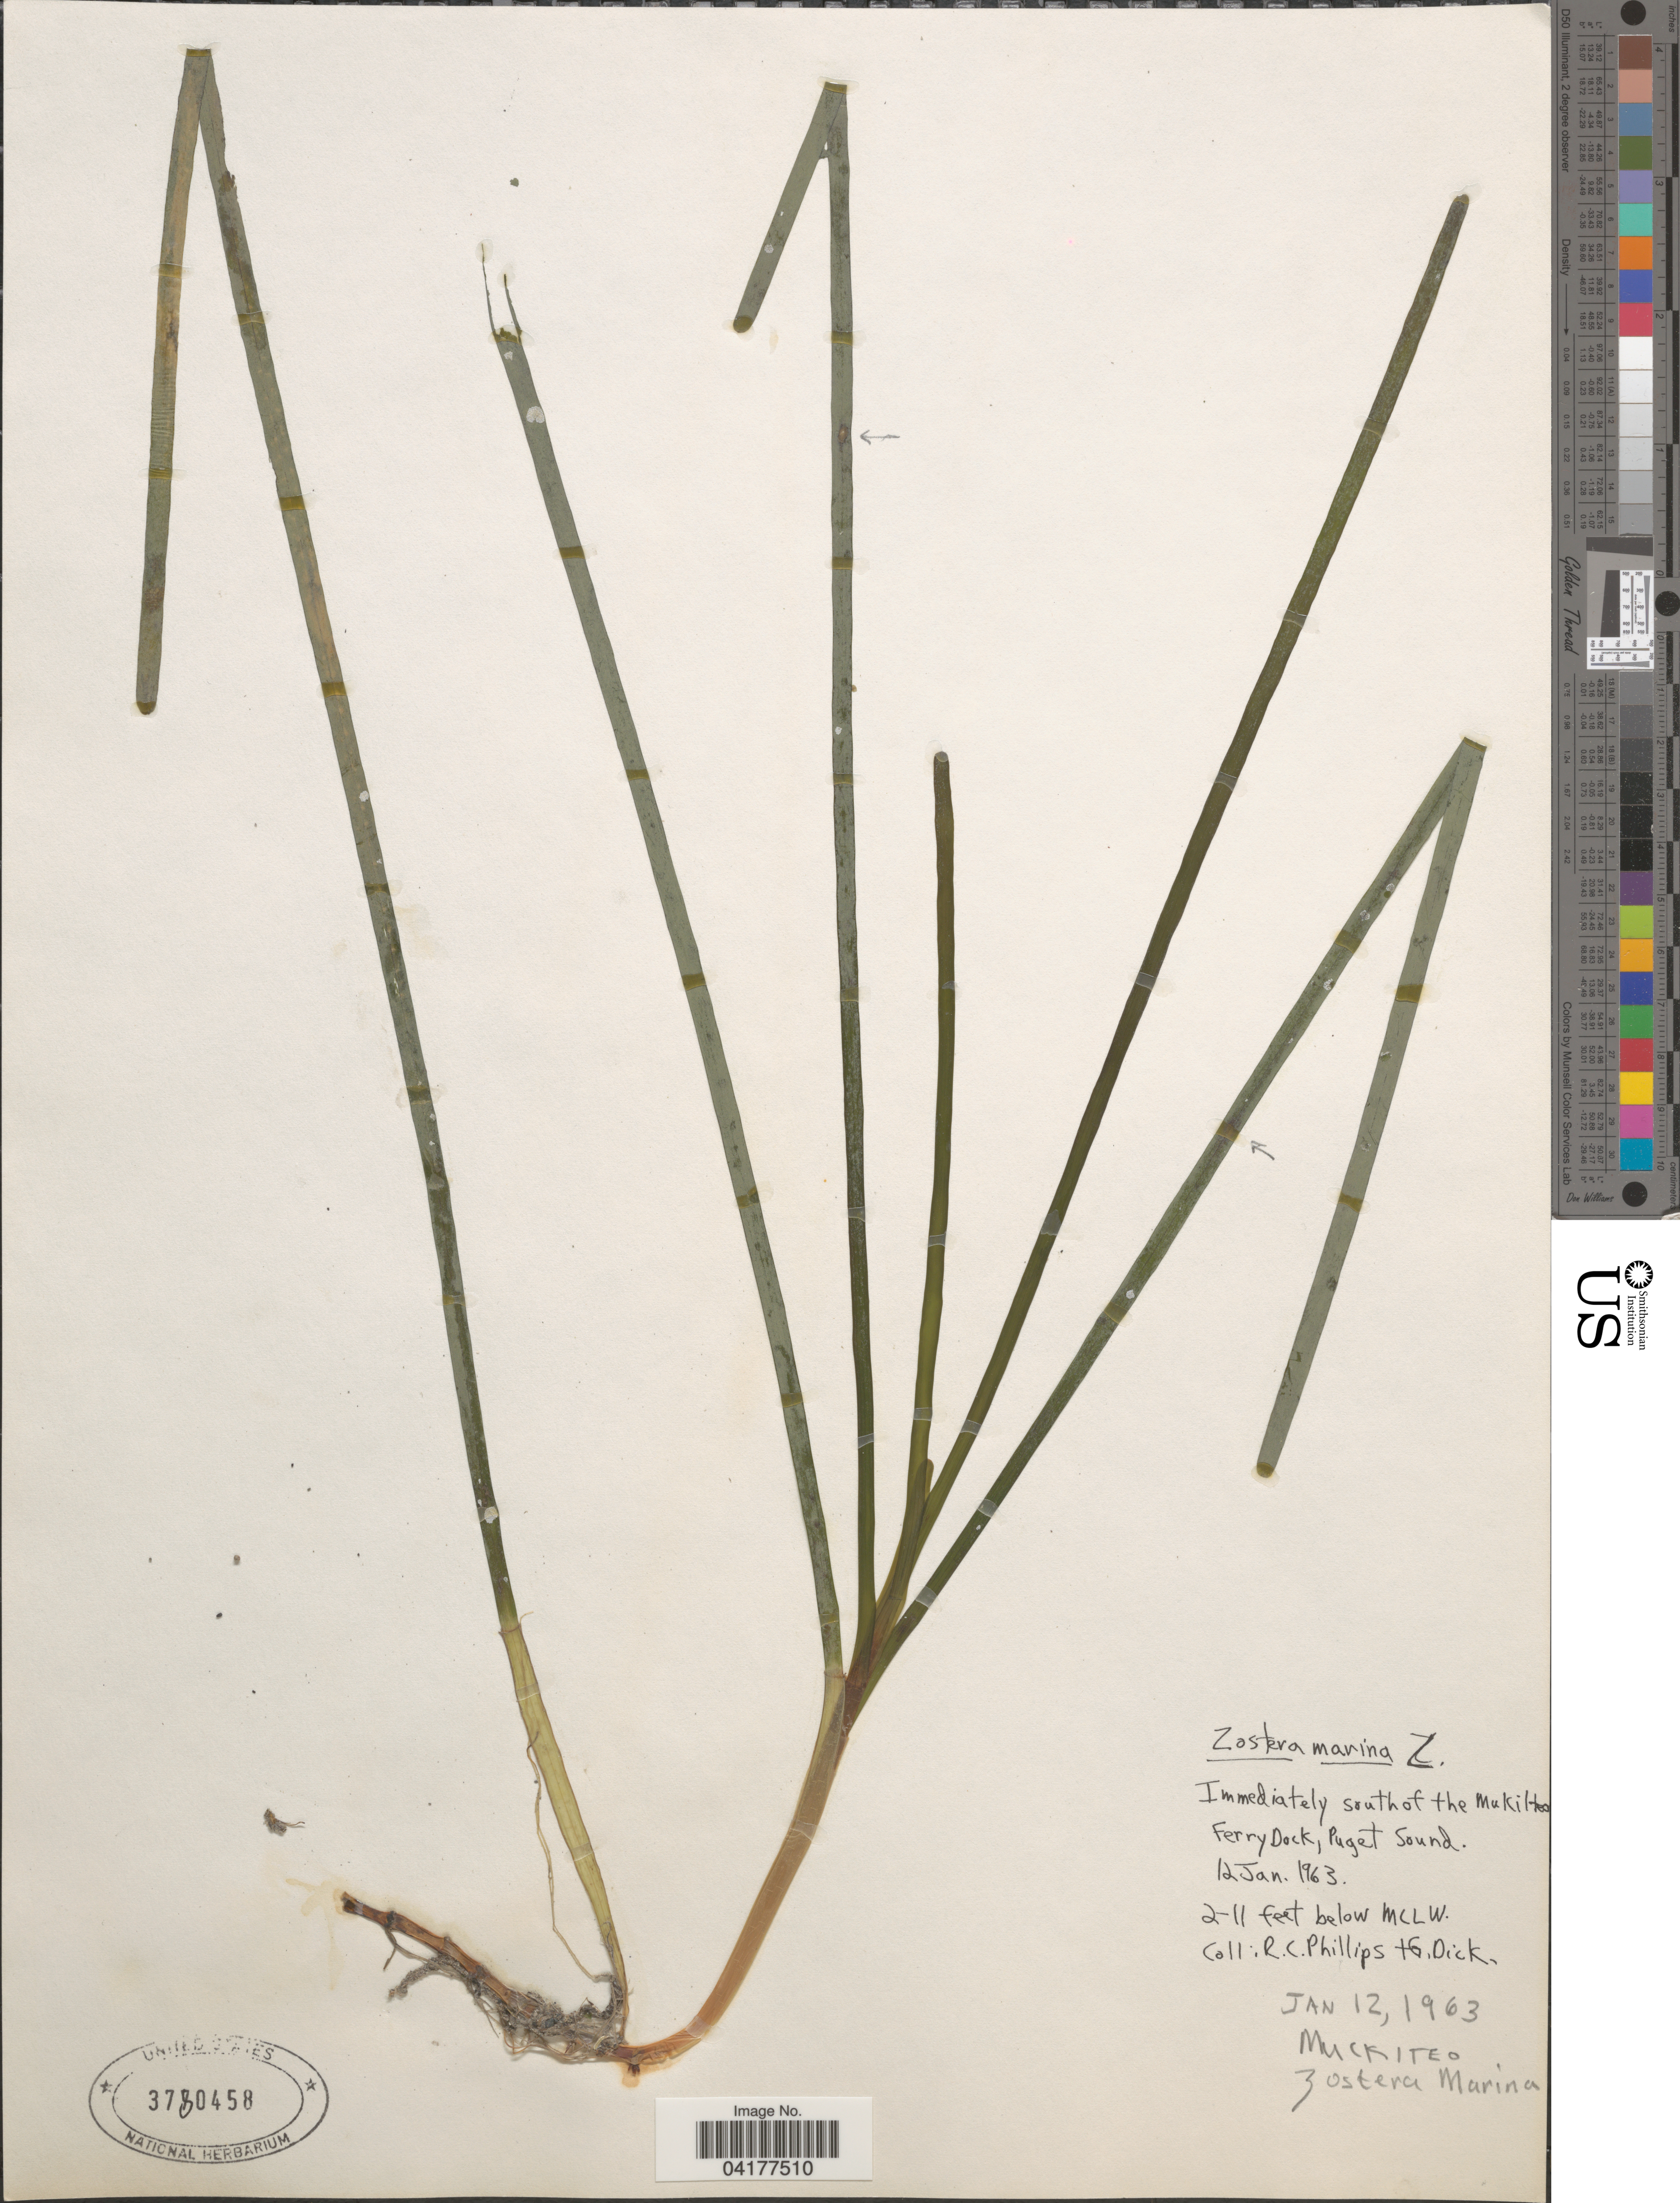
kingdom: Plantae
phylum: Tracheophyta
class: Liliopsida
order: Alismatales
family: Zosteraceae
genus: Zostera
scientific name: Zostera marina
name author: L.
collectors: R. C. Phillips & G. Dick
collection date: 1963-01-12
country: United States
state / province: Washington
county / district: King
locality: Immediately south of the Mukilteo Ferry Dock, Puget Sound. 2-11 feet below MLLW. Muckiteo.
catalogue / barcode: US 3780458